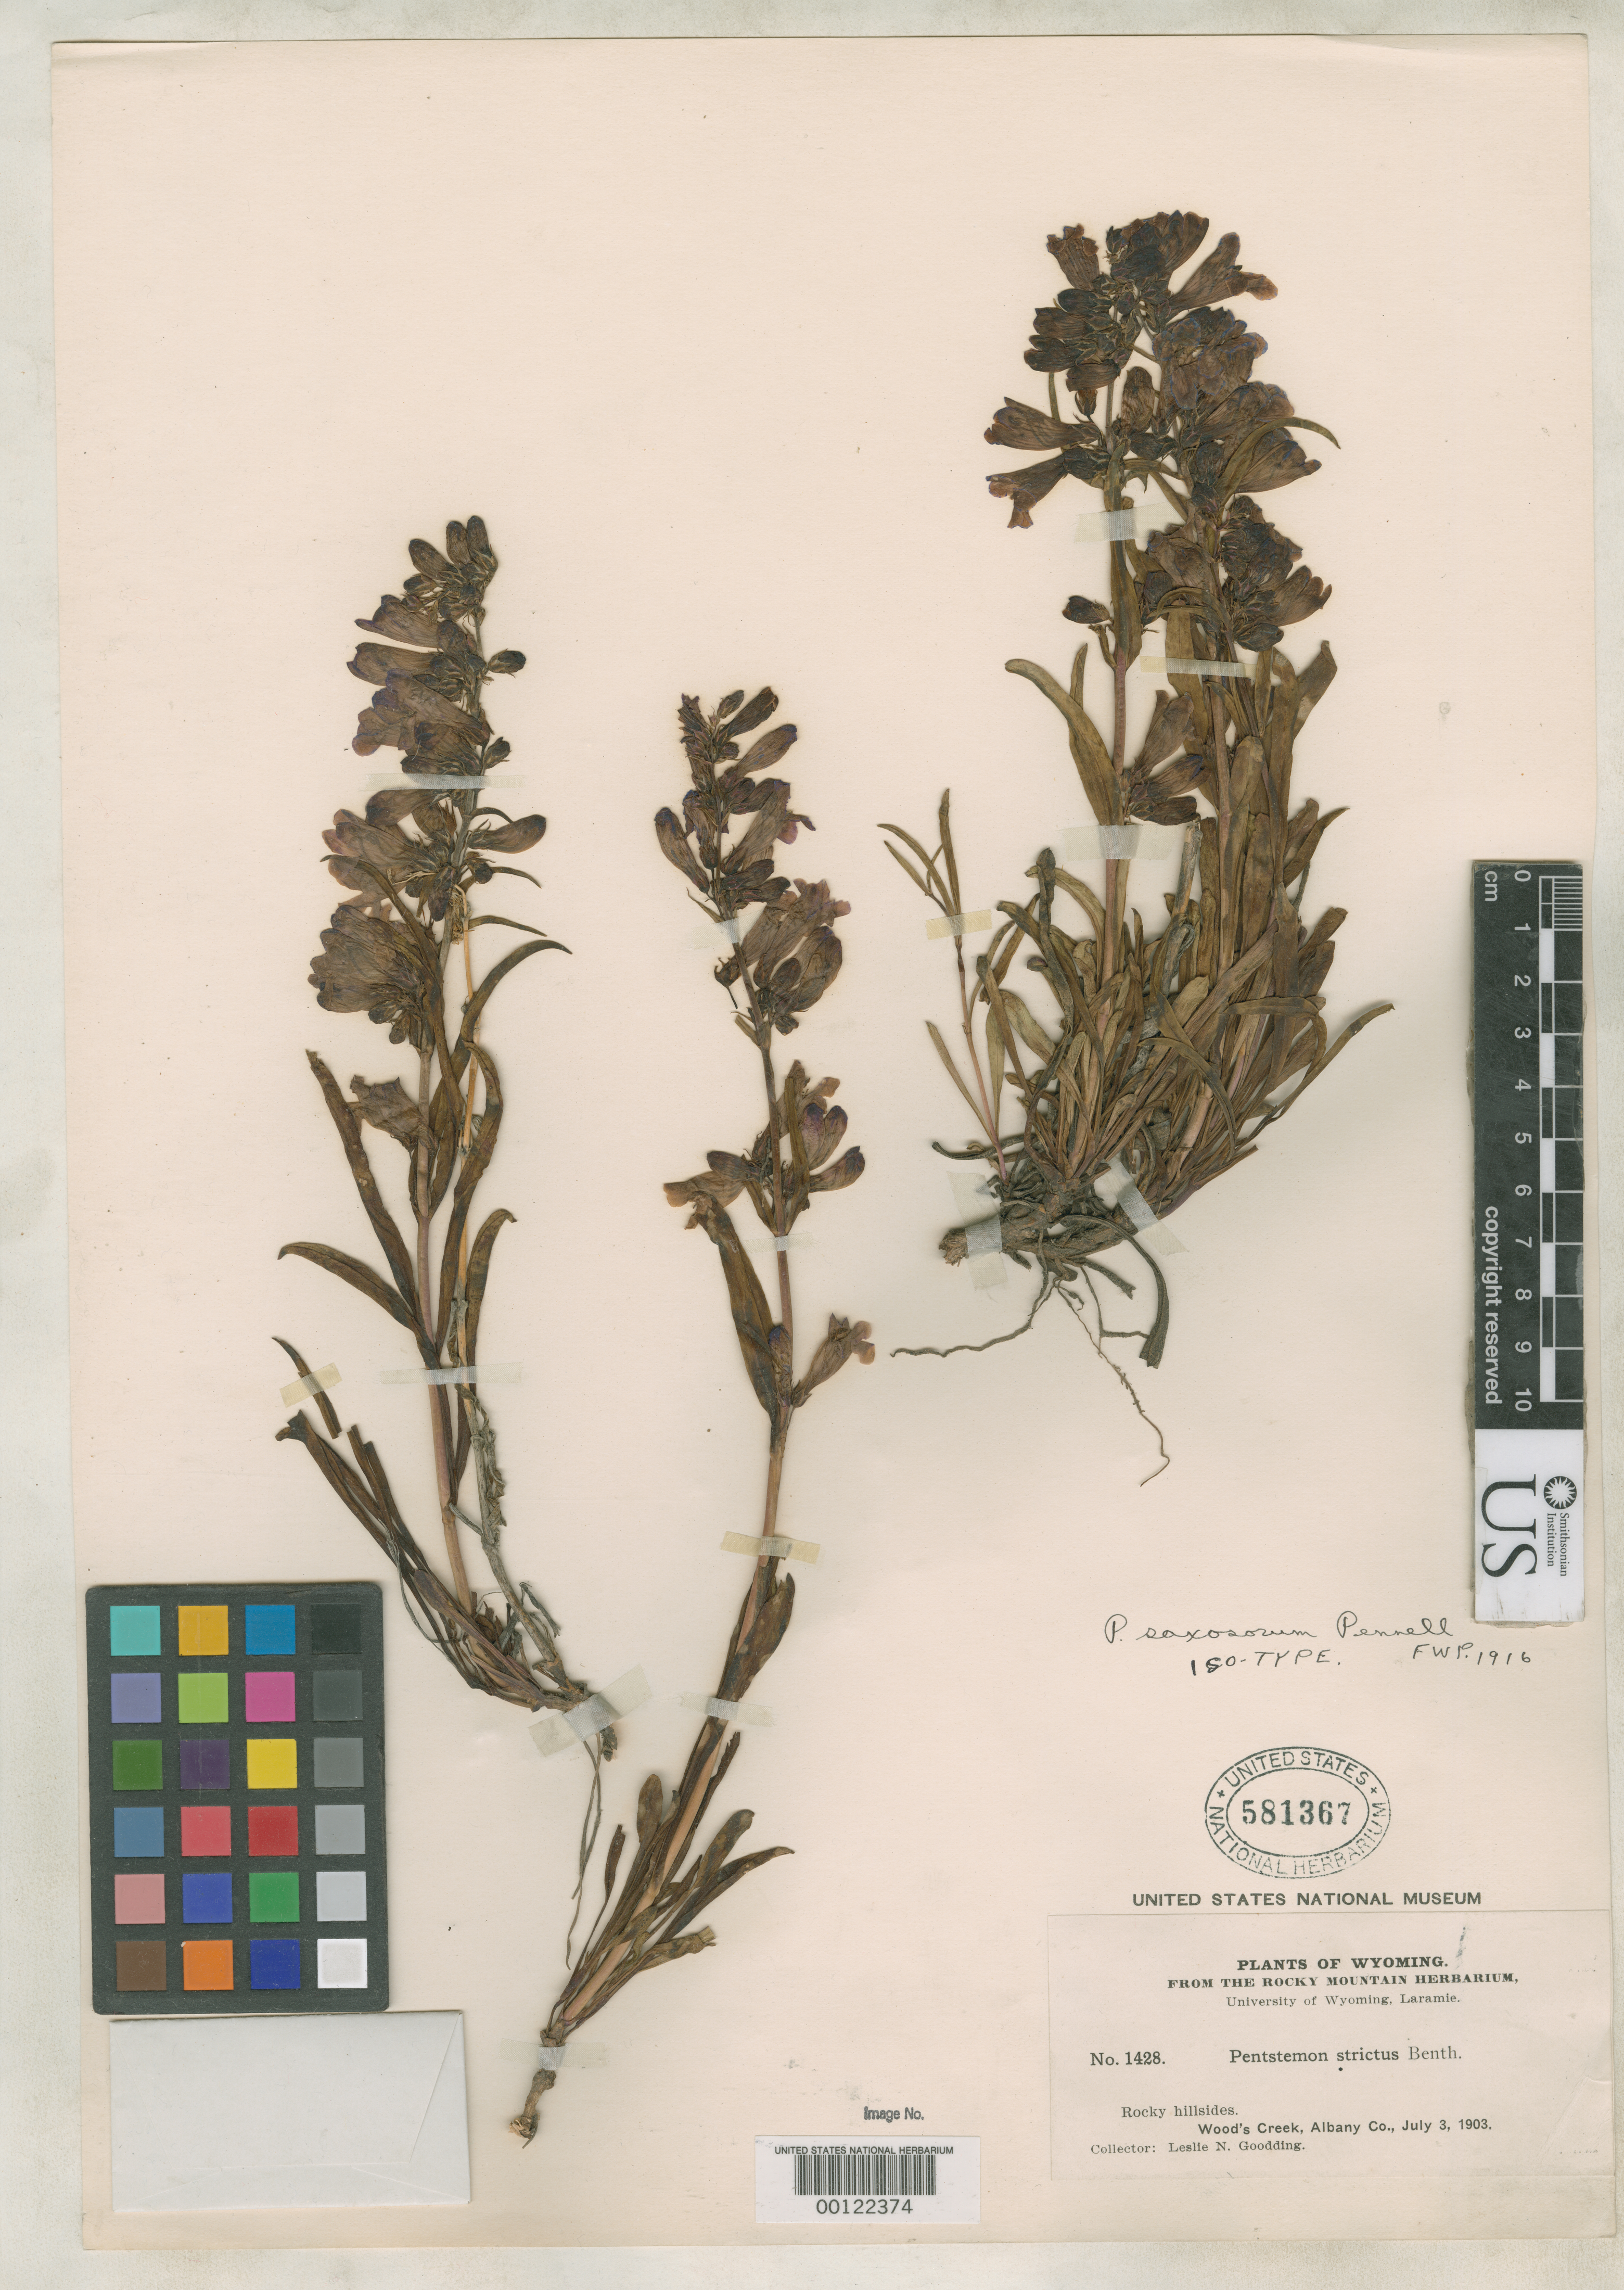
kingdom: Plantae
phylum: Tracheophyta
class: Magnoliopsida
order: Lamiales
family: Plantaginaceae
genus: Penstemon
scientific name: Penstemon saxosorum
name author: Pennell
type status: Isotype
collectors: L. N. Goodding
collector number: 1428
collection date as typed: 03 Jul 1903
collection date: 1903-07-03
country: United States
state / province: Wyoming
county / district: Albany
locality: Woods Creek.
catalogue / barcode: US 581367